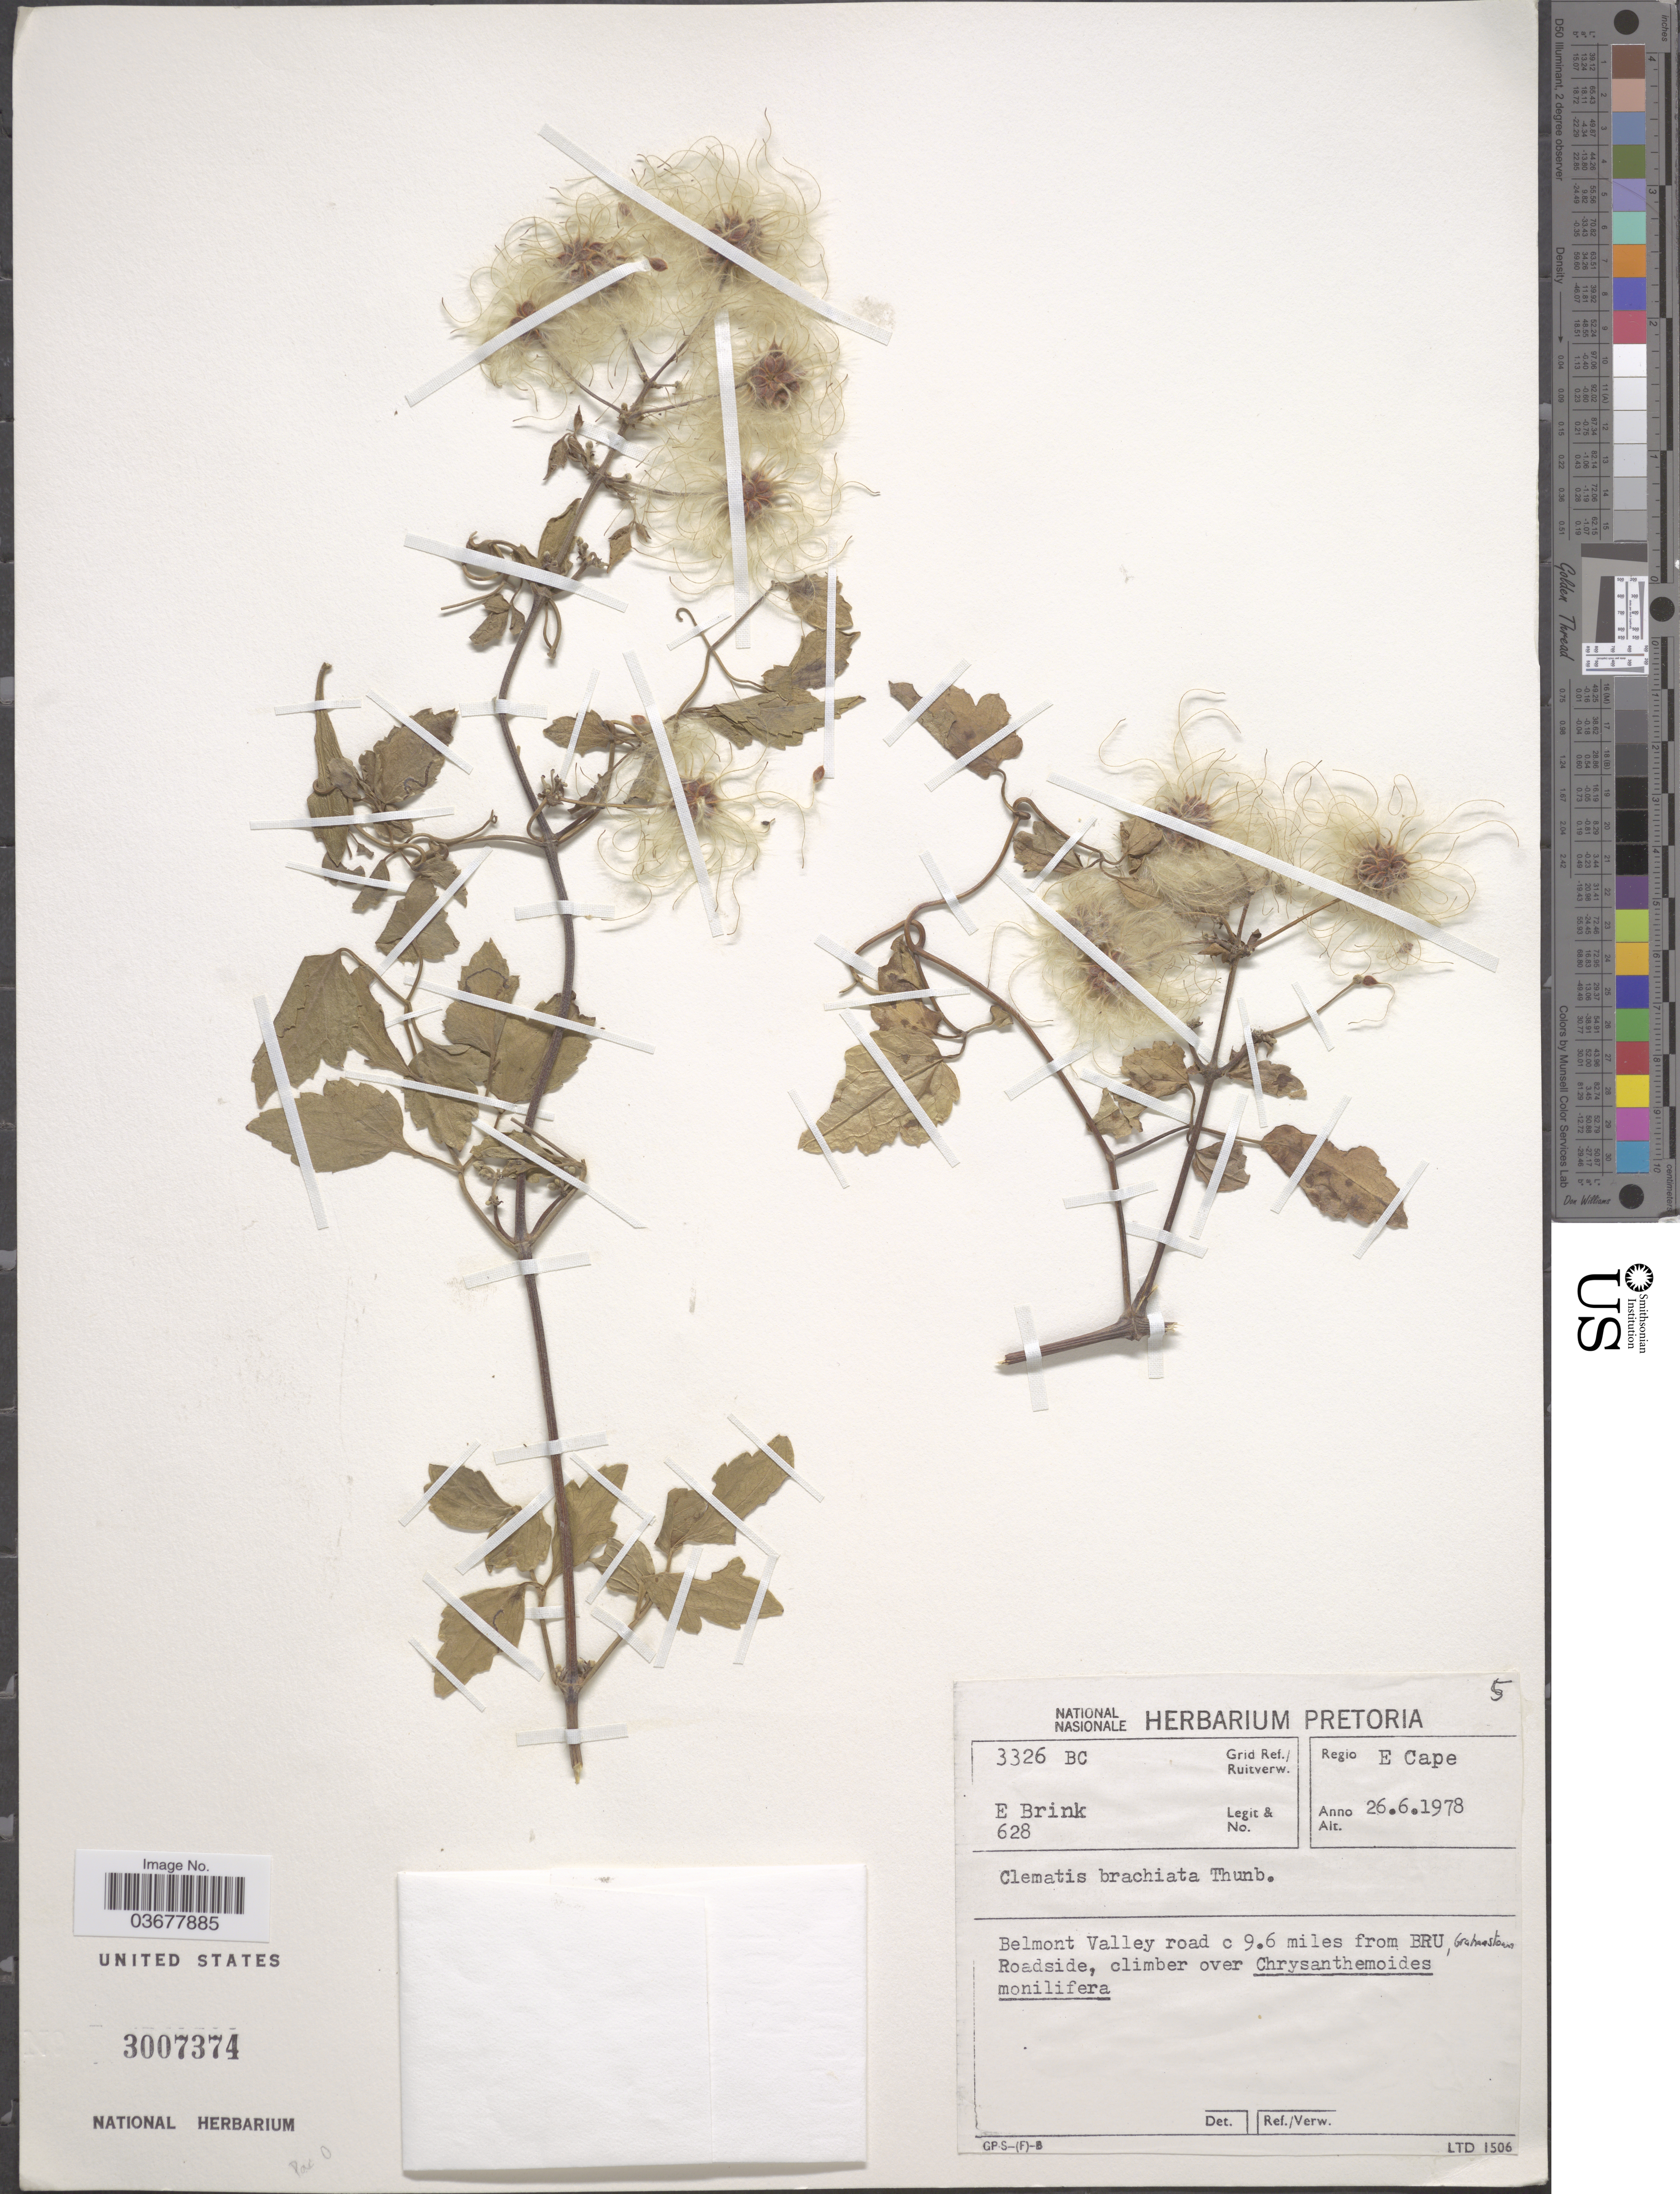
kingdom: Plantae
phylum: Tracheophyta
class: Magnoliopsida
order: Ranunculales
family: Ranunculaceae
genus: Clematis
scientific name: Clematis brachiata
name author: Thunb.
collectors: E. Brink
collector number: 628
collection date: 1978-06-26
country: South Africa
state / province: Eastern Cape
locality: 3326 BC Grid Ref./Ruitverw. Regio E Cape. Belmont Valley road c 9.6 miles from BRU. Grahamstown Roadside.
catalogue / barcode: US 3007374